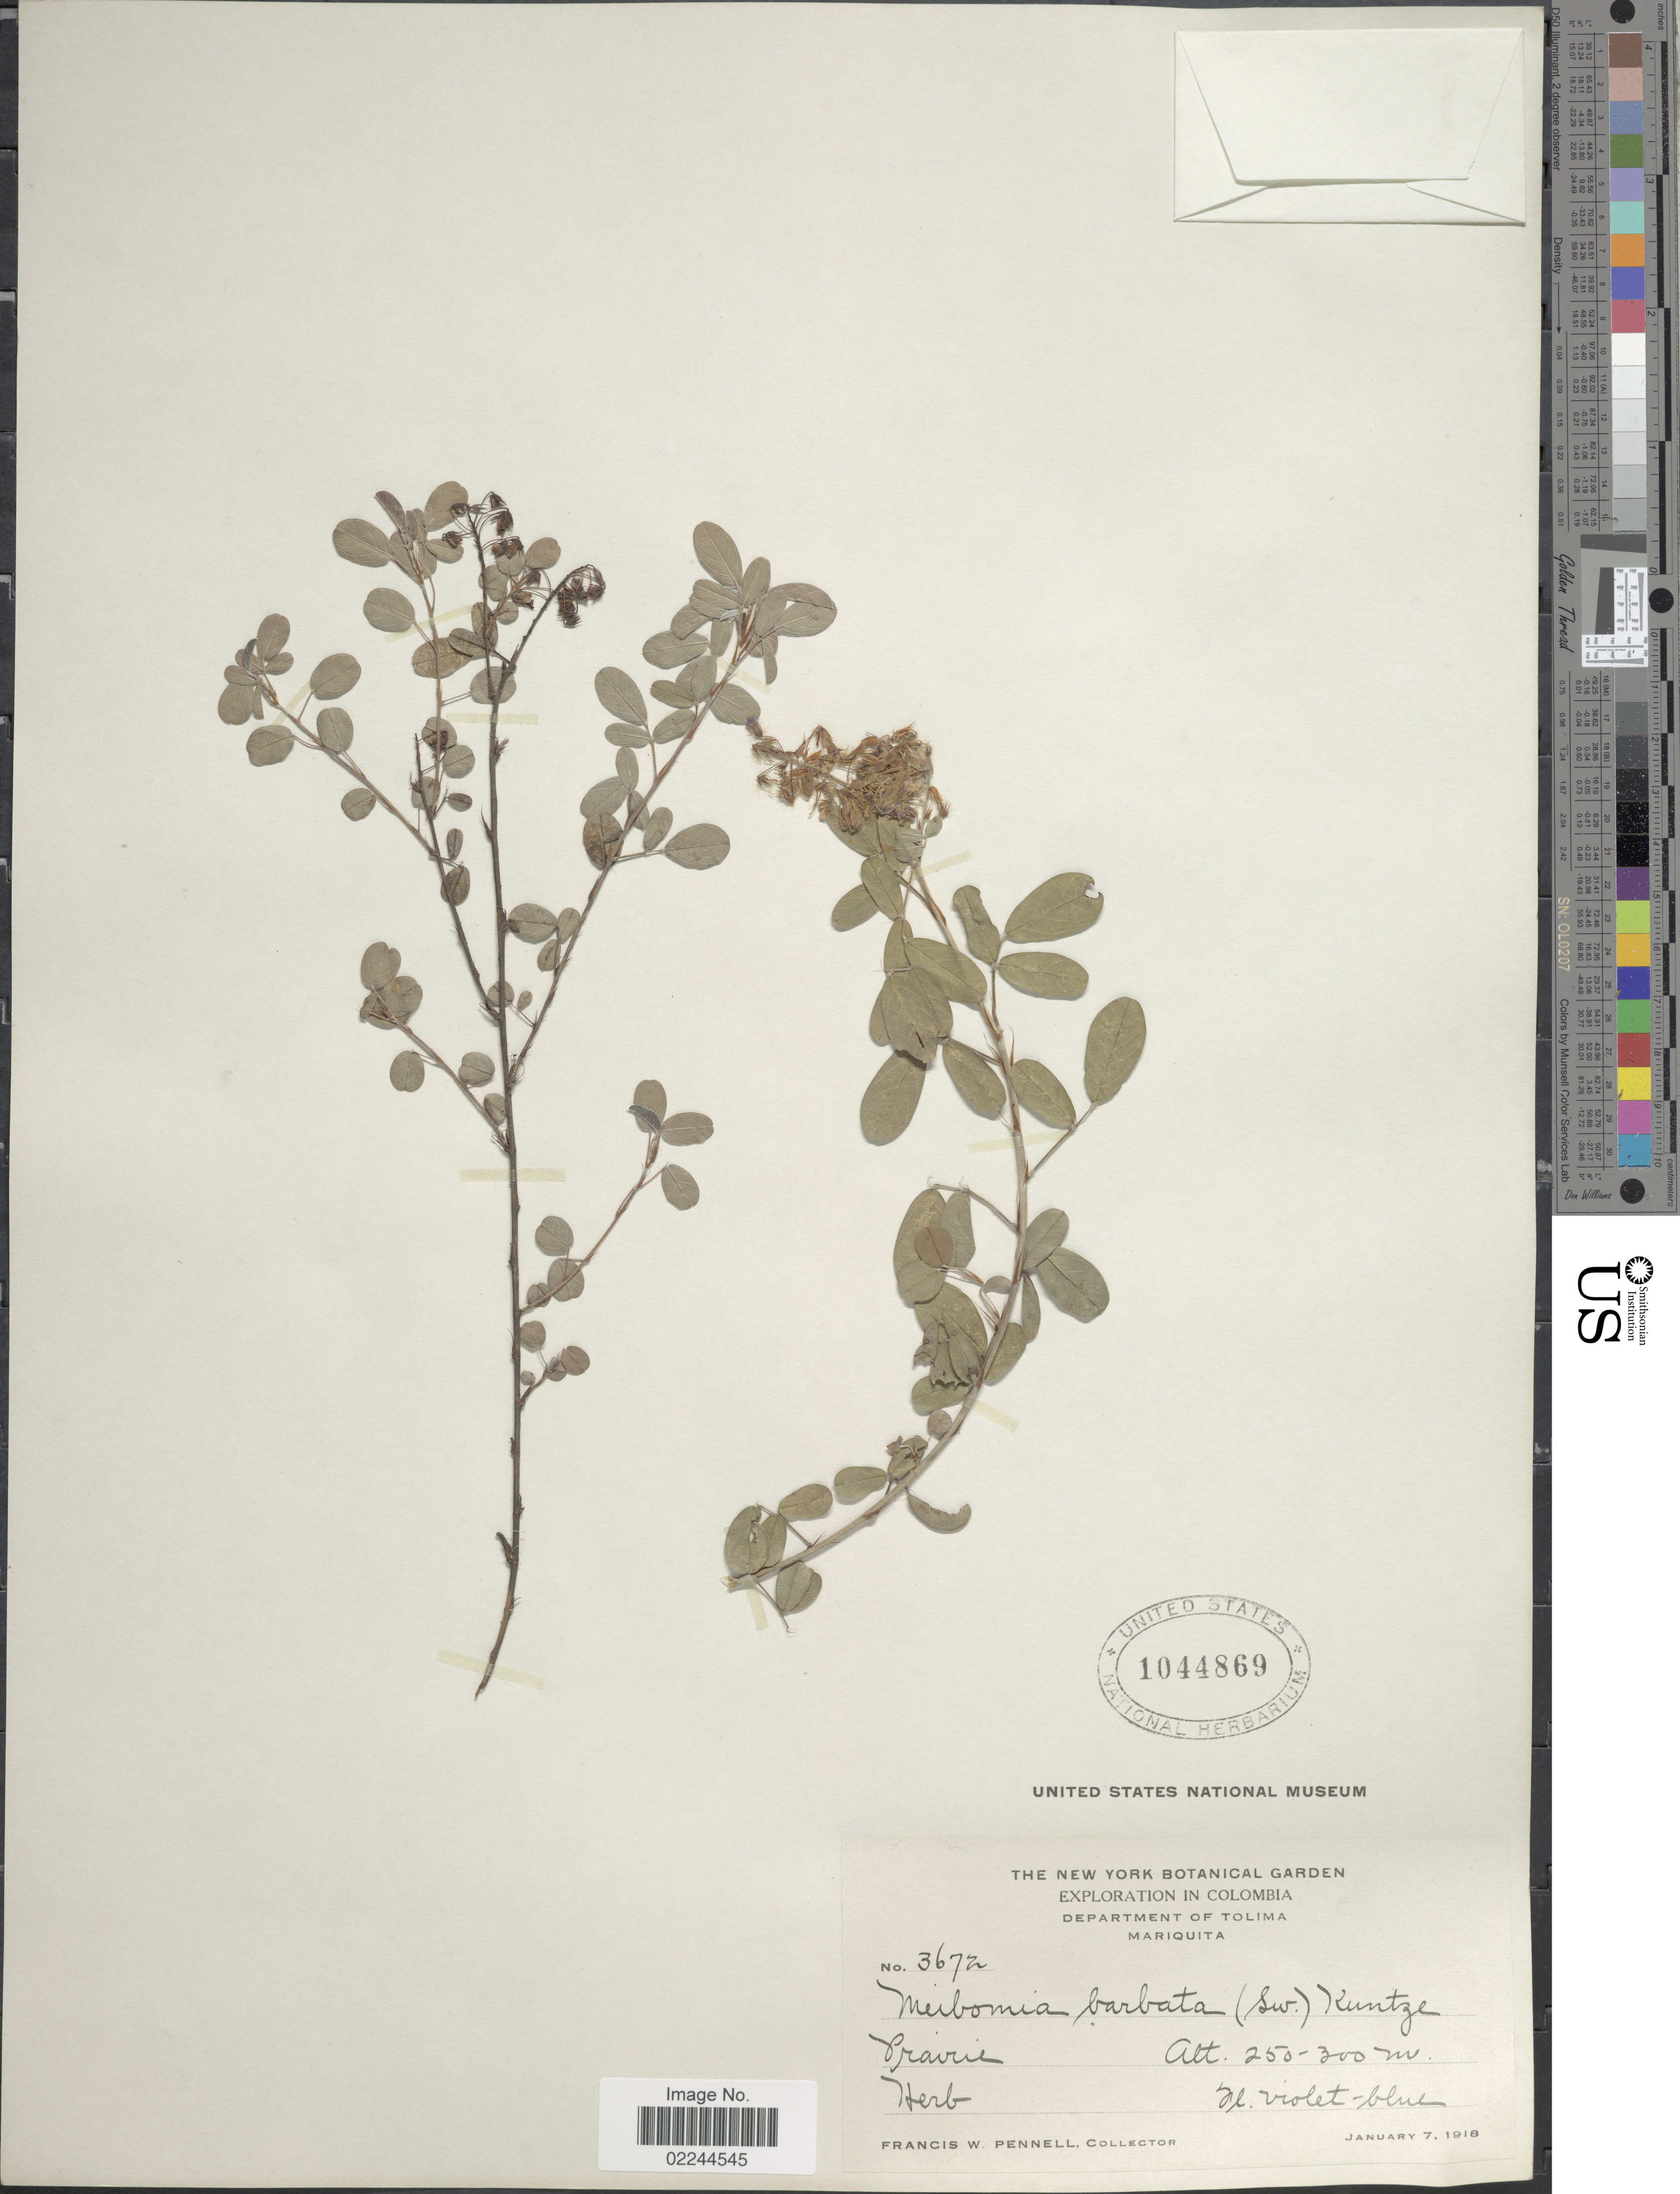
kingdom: Plantae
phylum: Tracheophyta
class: Magnoliopsida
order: Fabales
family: Fabaceae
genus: Grona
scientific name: Grona barbata var. barbata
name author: (L.) H. Ohashi & K. Ohashi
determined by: Strong, Mark T., (BOT), Smithsonian Institution - National Museum of Natural History (UNITED STATES)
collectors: F. W. Pennell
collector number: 3672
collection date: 1918-01-07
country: Colombia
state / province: Tolima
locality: Mariquita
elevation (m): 25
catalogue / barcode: US 1044869